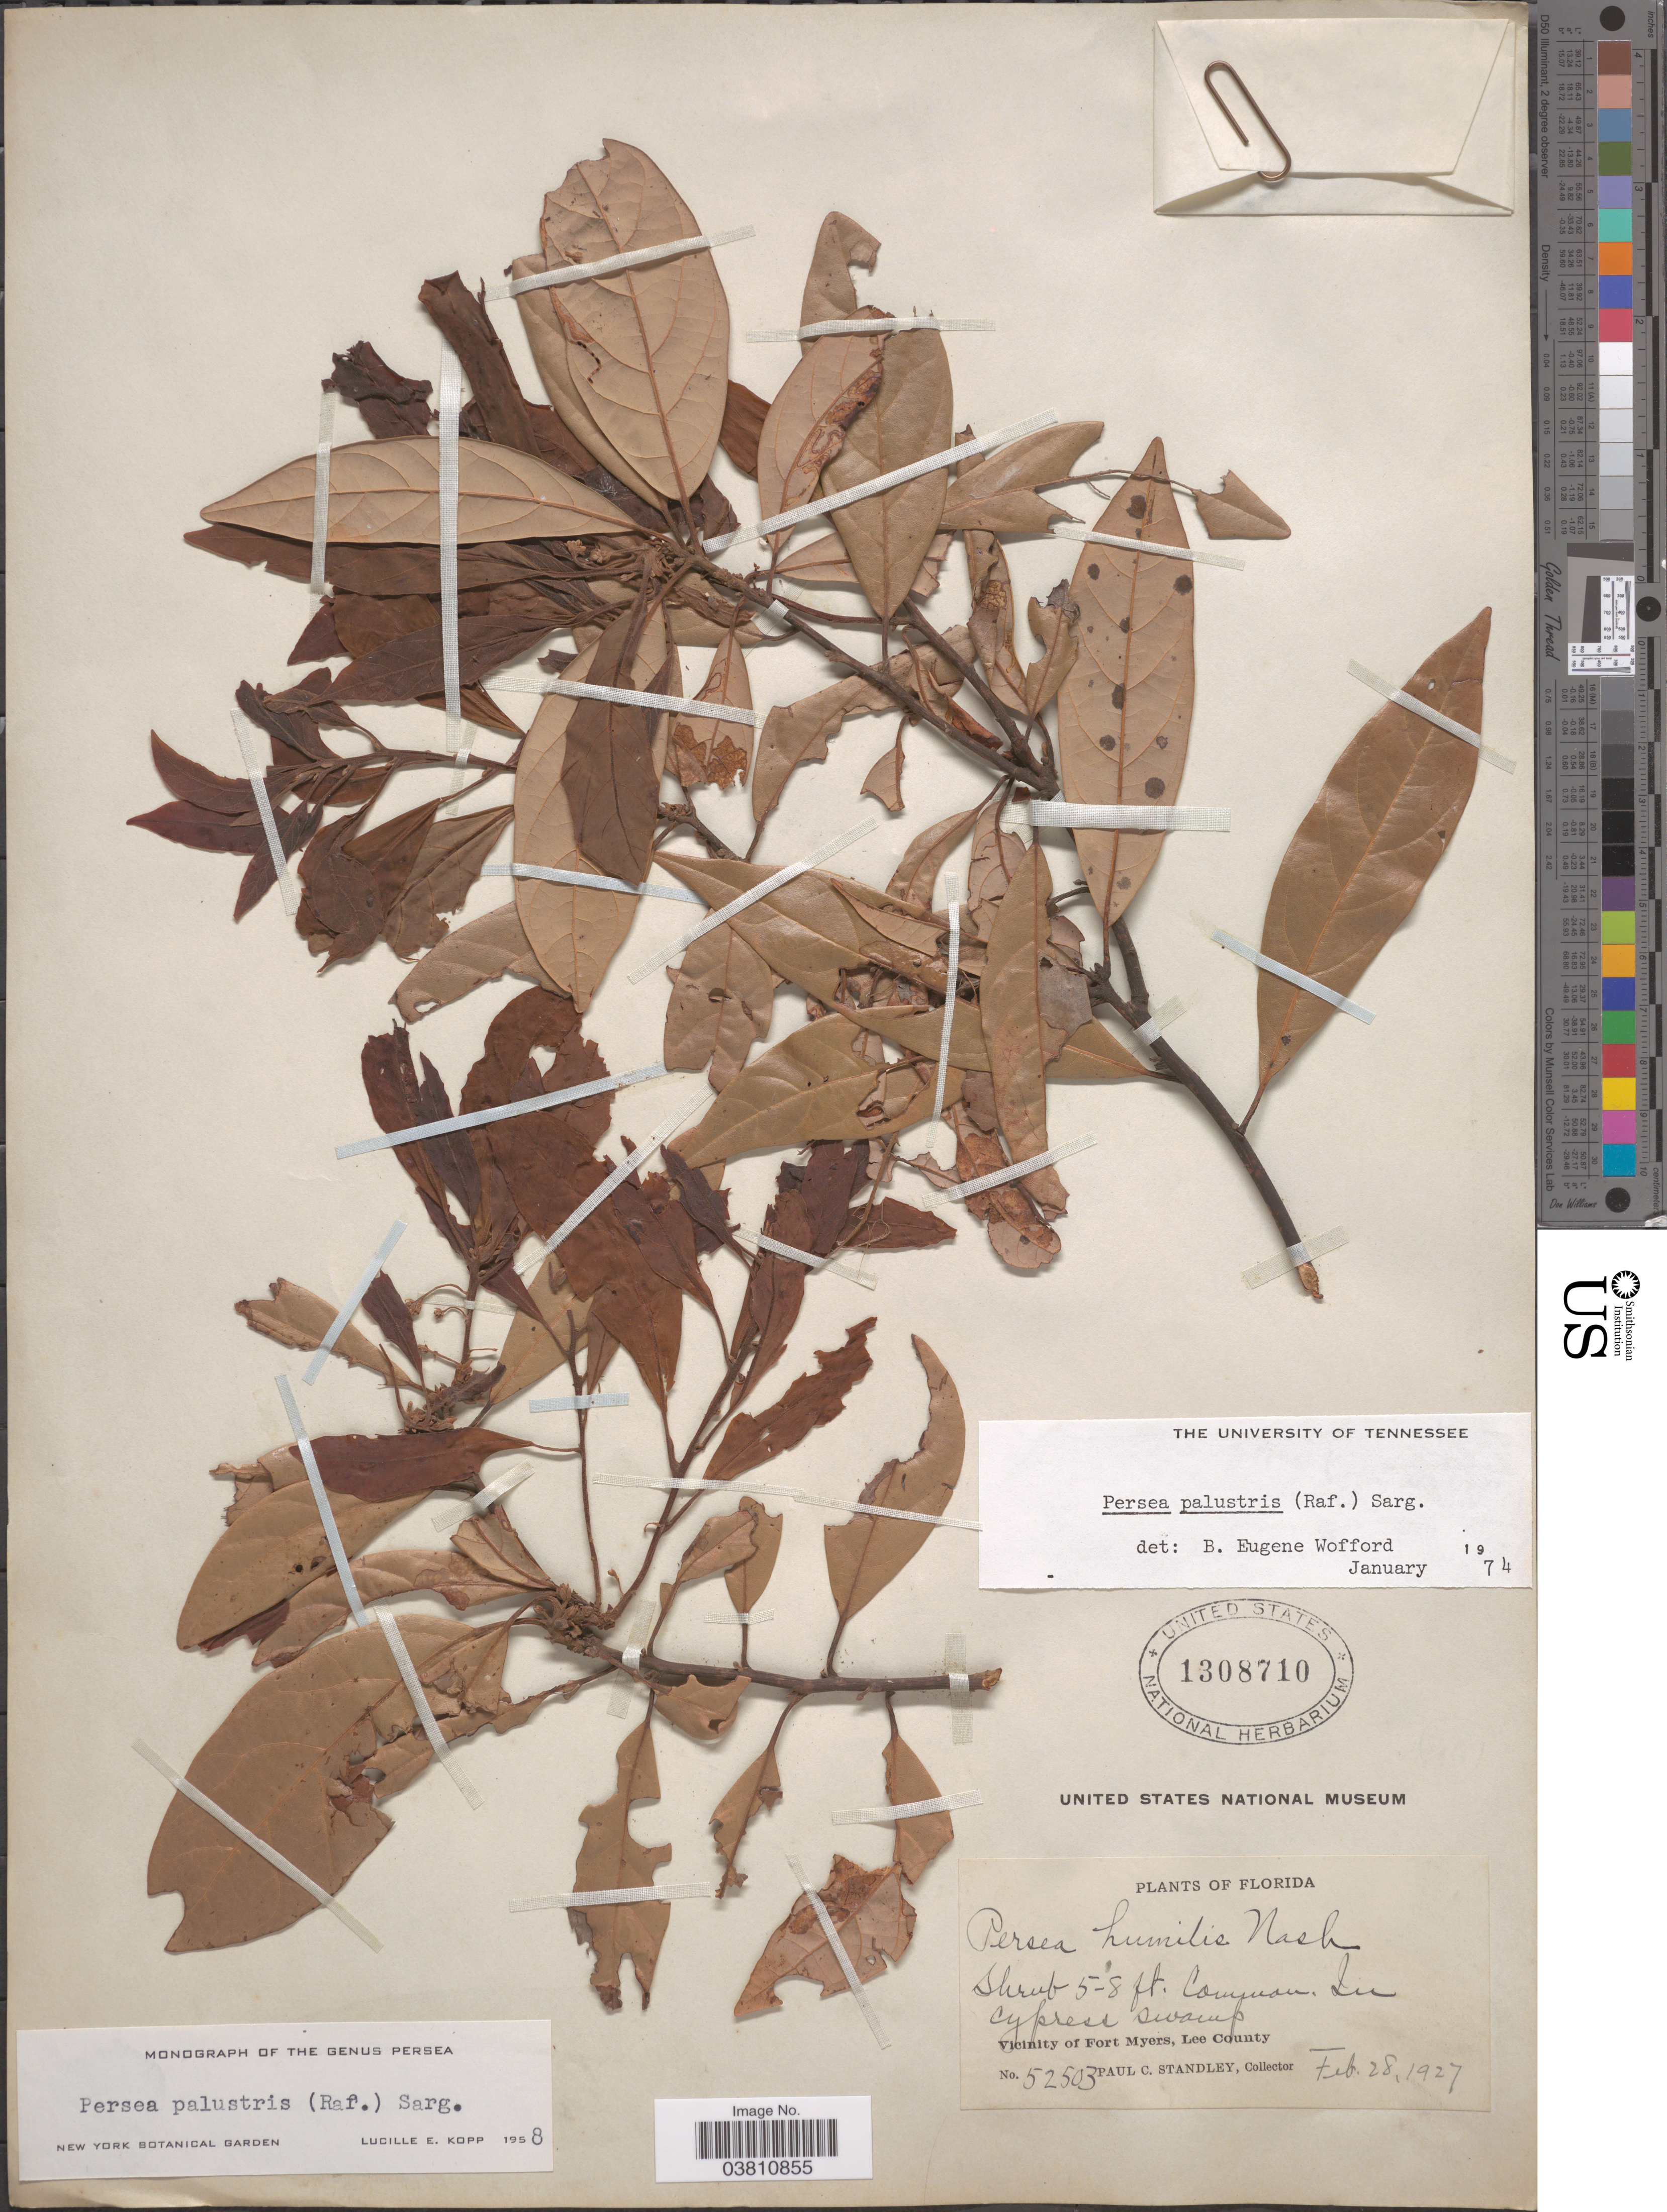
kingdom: Plantae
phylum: Tracheophyta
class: Magnoliopsida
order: Laurales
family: Lauraceae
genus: Persea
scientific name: Persea palustris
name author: (Raf.) Sarg.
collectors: P. C. Standley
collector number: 52503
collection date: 1927-02-28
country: United States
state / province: Florida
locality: Vicinity of Fort Myers, Lee County.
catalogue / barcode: US 1308710